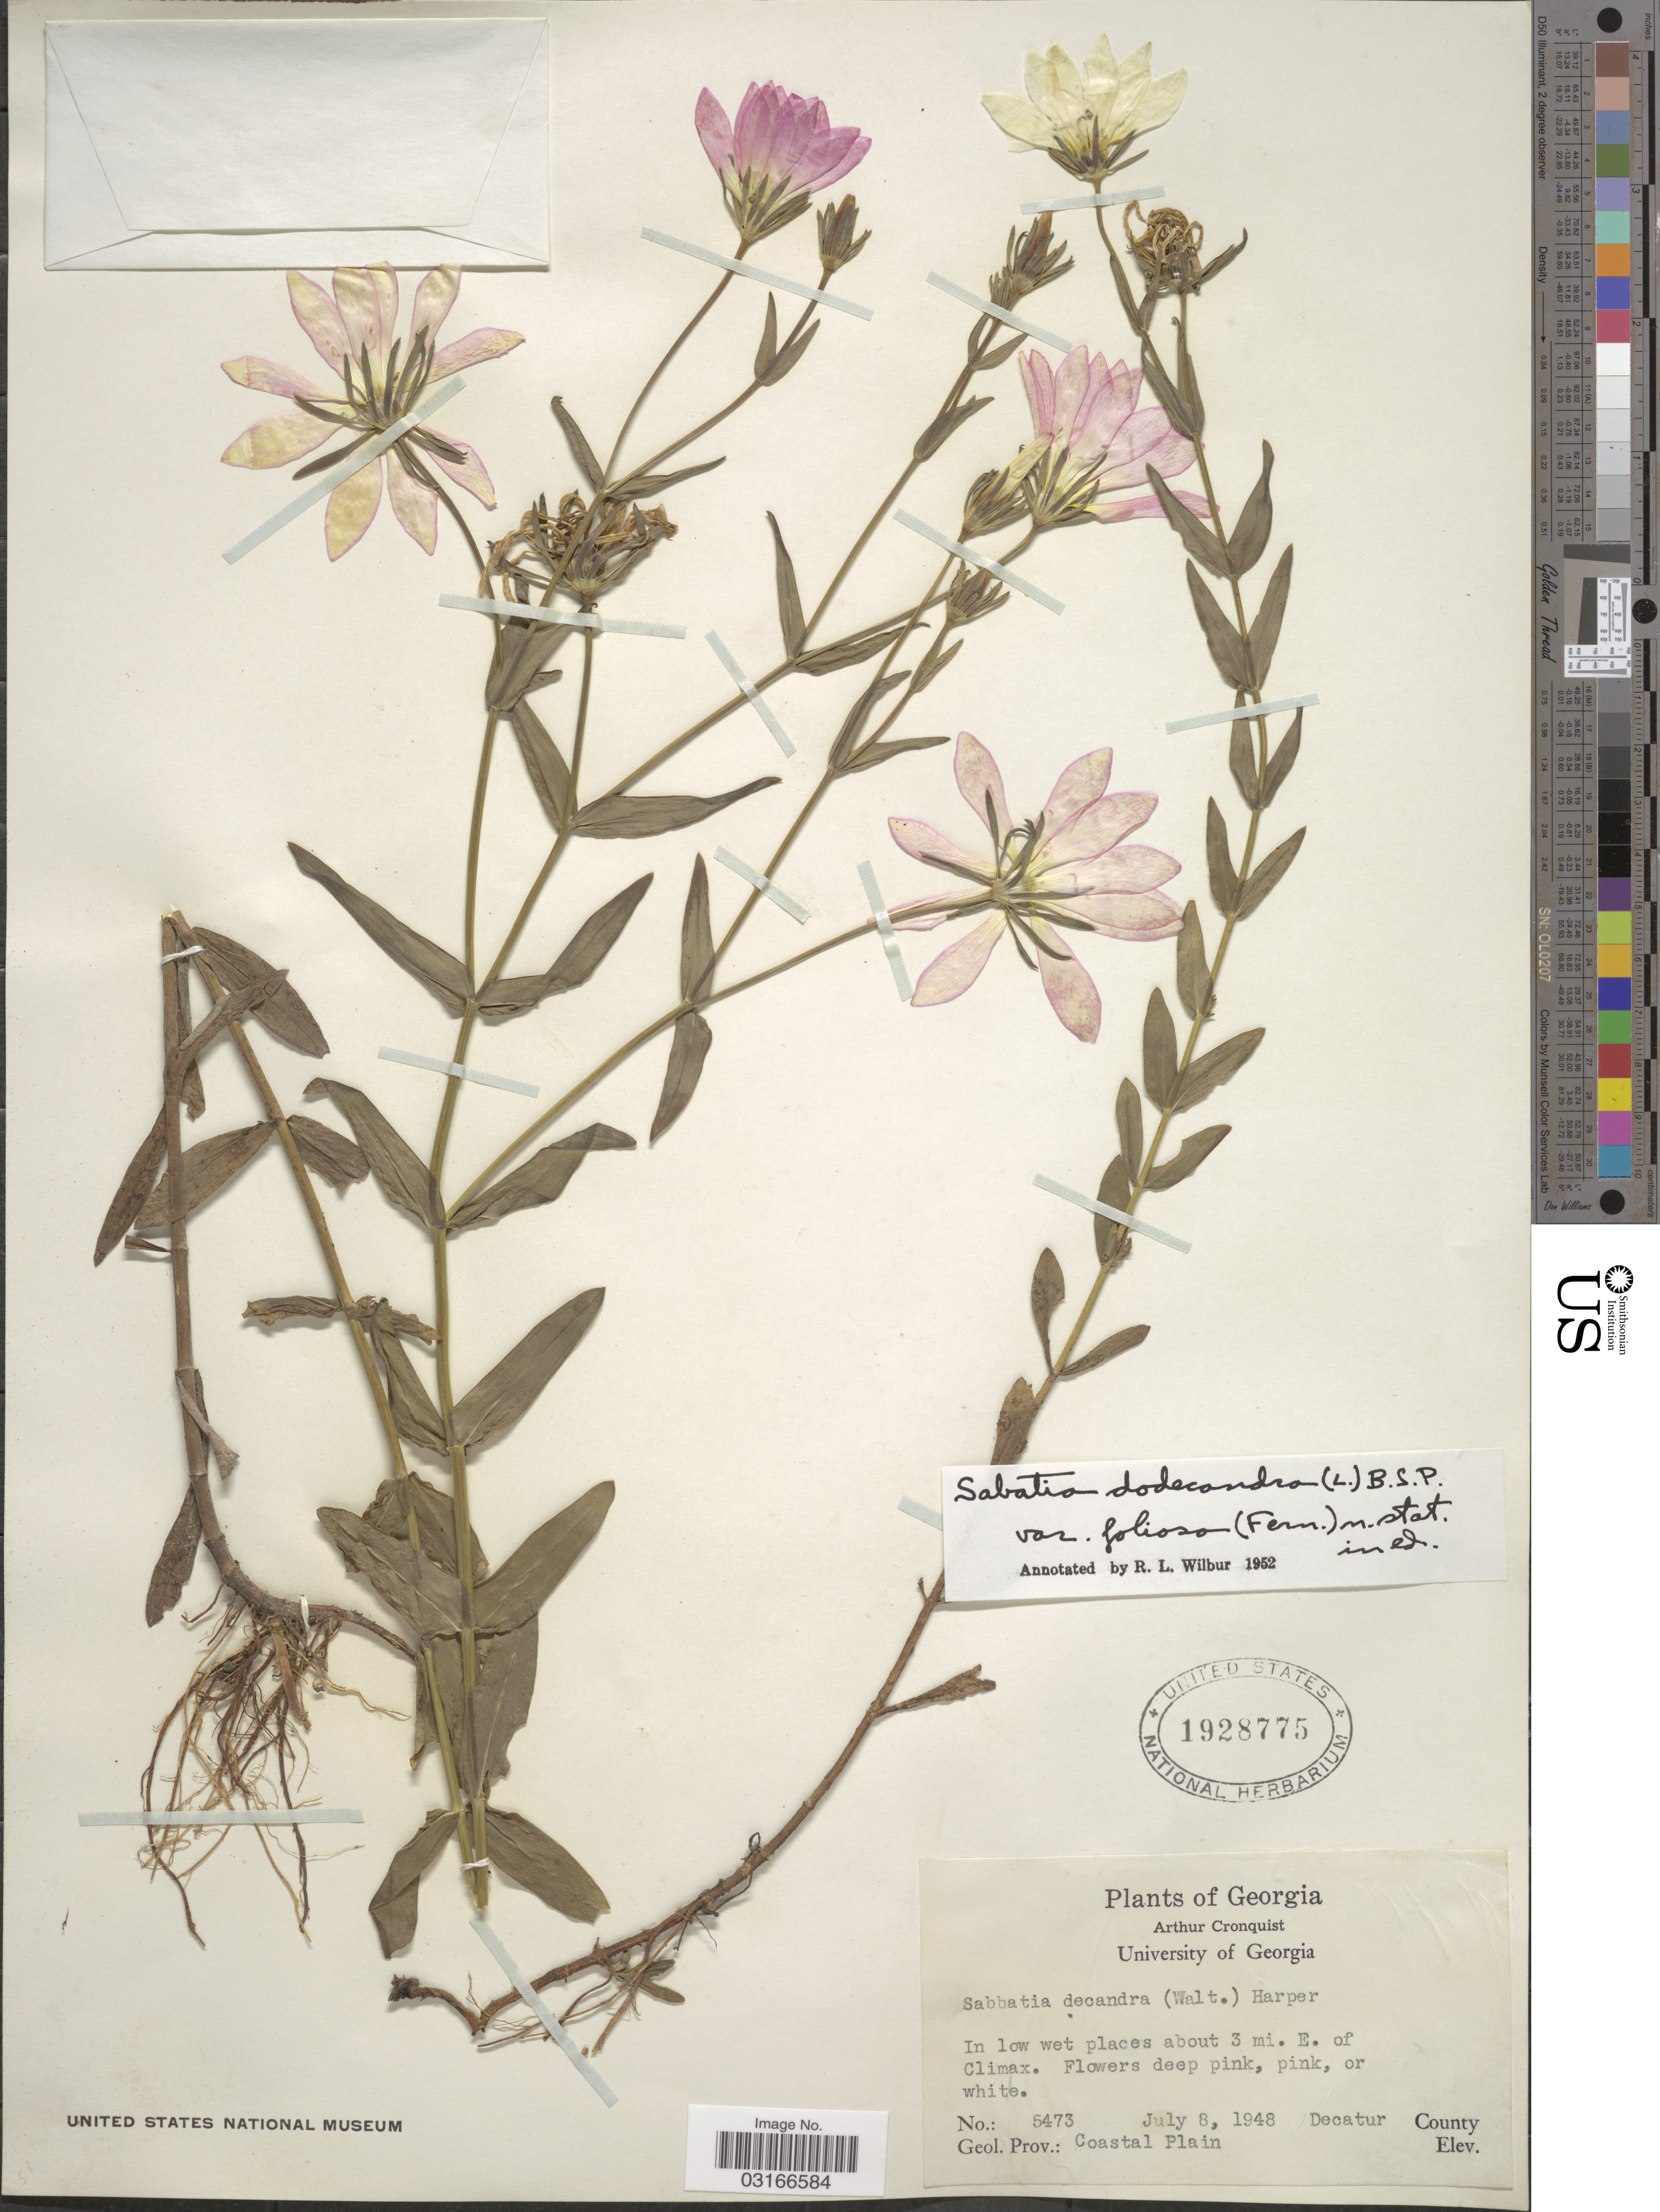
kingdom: Plantae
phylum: Tracheophyta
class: Magnoliopsida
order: Gentianales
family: Gentianaceae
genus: Sabatia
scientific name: Sabatia dodecandra var. foliosa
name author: (Fernald) Wilbur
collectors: A. J. Cronquist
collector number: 5473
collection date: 1948-07-08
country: United States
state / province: Georgia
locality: In low wet places about 3 mi. E. of Climax, Decatur County, Geol. Prov.: Coastal Plain.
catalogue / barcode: US 1928775